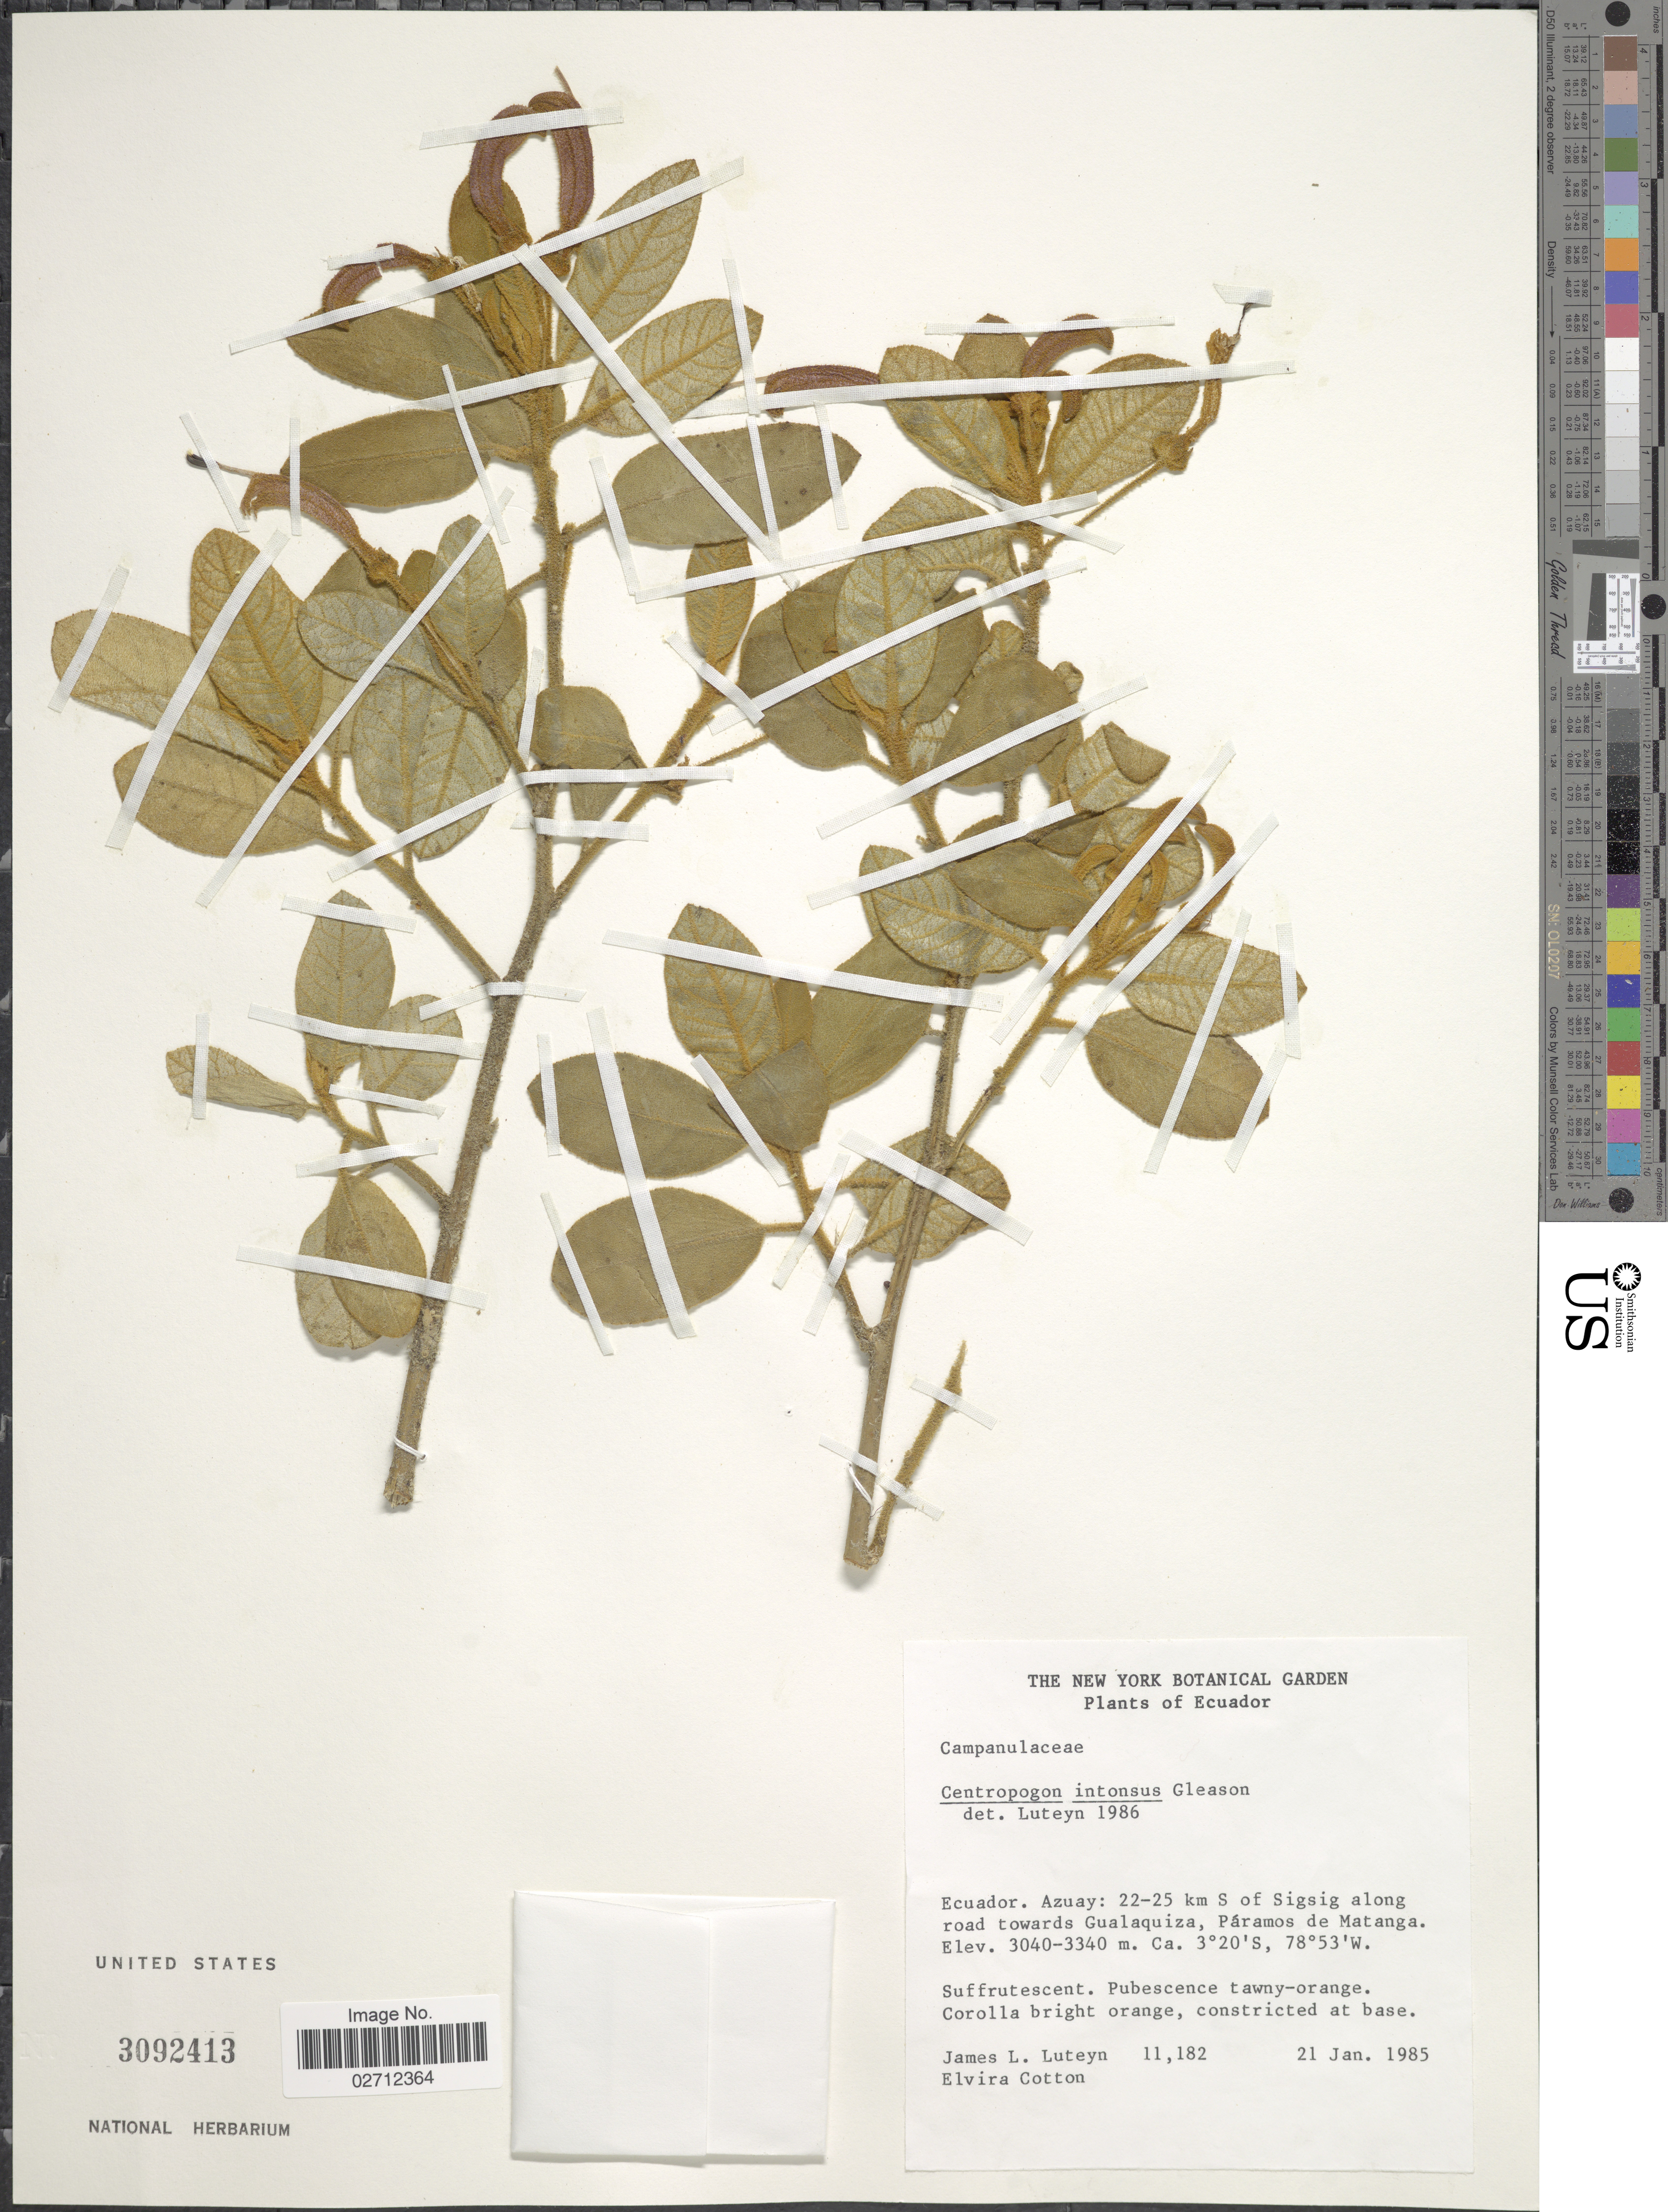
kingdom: Plantae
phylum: Tracheophyta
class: Magnoliopsida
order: Asterales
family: Campanulaceae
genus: Centropogon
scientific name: Centropogon intonsus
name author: Gleason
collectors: J. L. Luteyn & E. Cotton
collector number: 11182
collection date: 1985-01-21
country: Ecuador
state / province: Azuay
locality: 22-25 km S of Sigsig along road towards Gualaquiza, Páramos de Matanga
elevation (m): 3040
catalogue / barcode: US 3092413